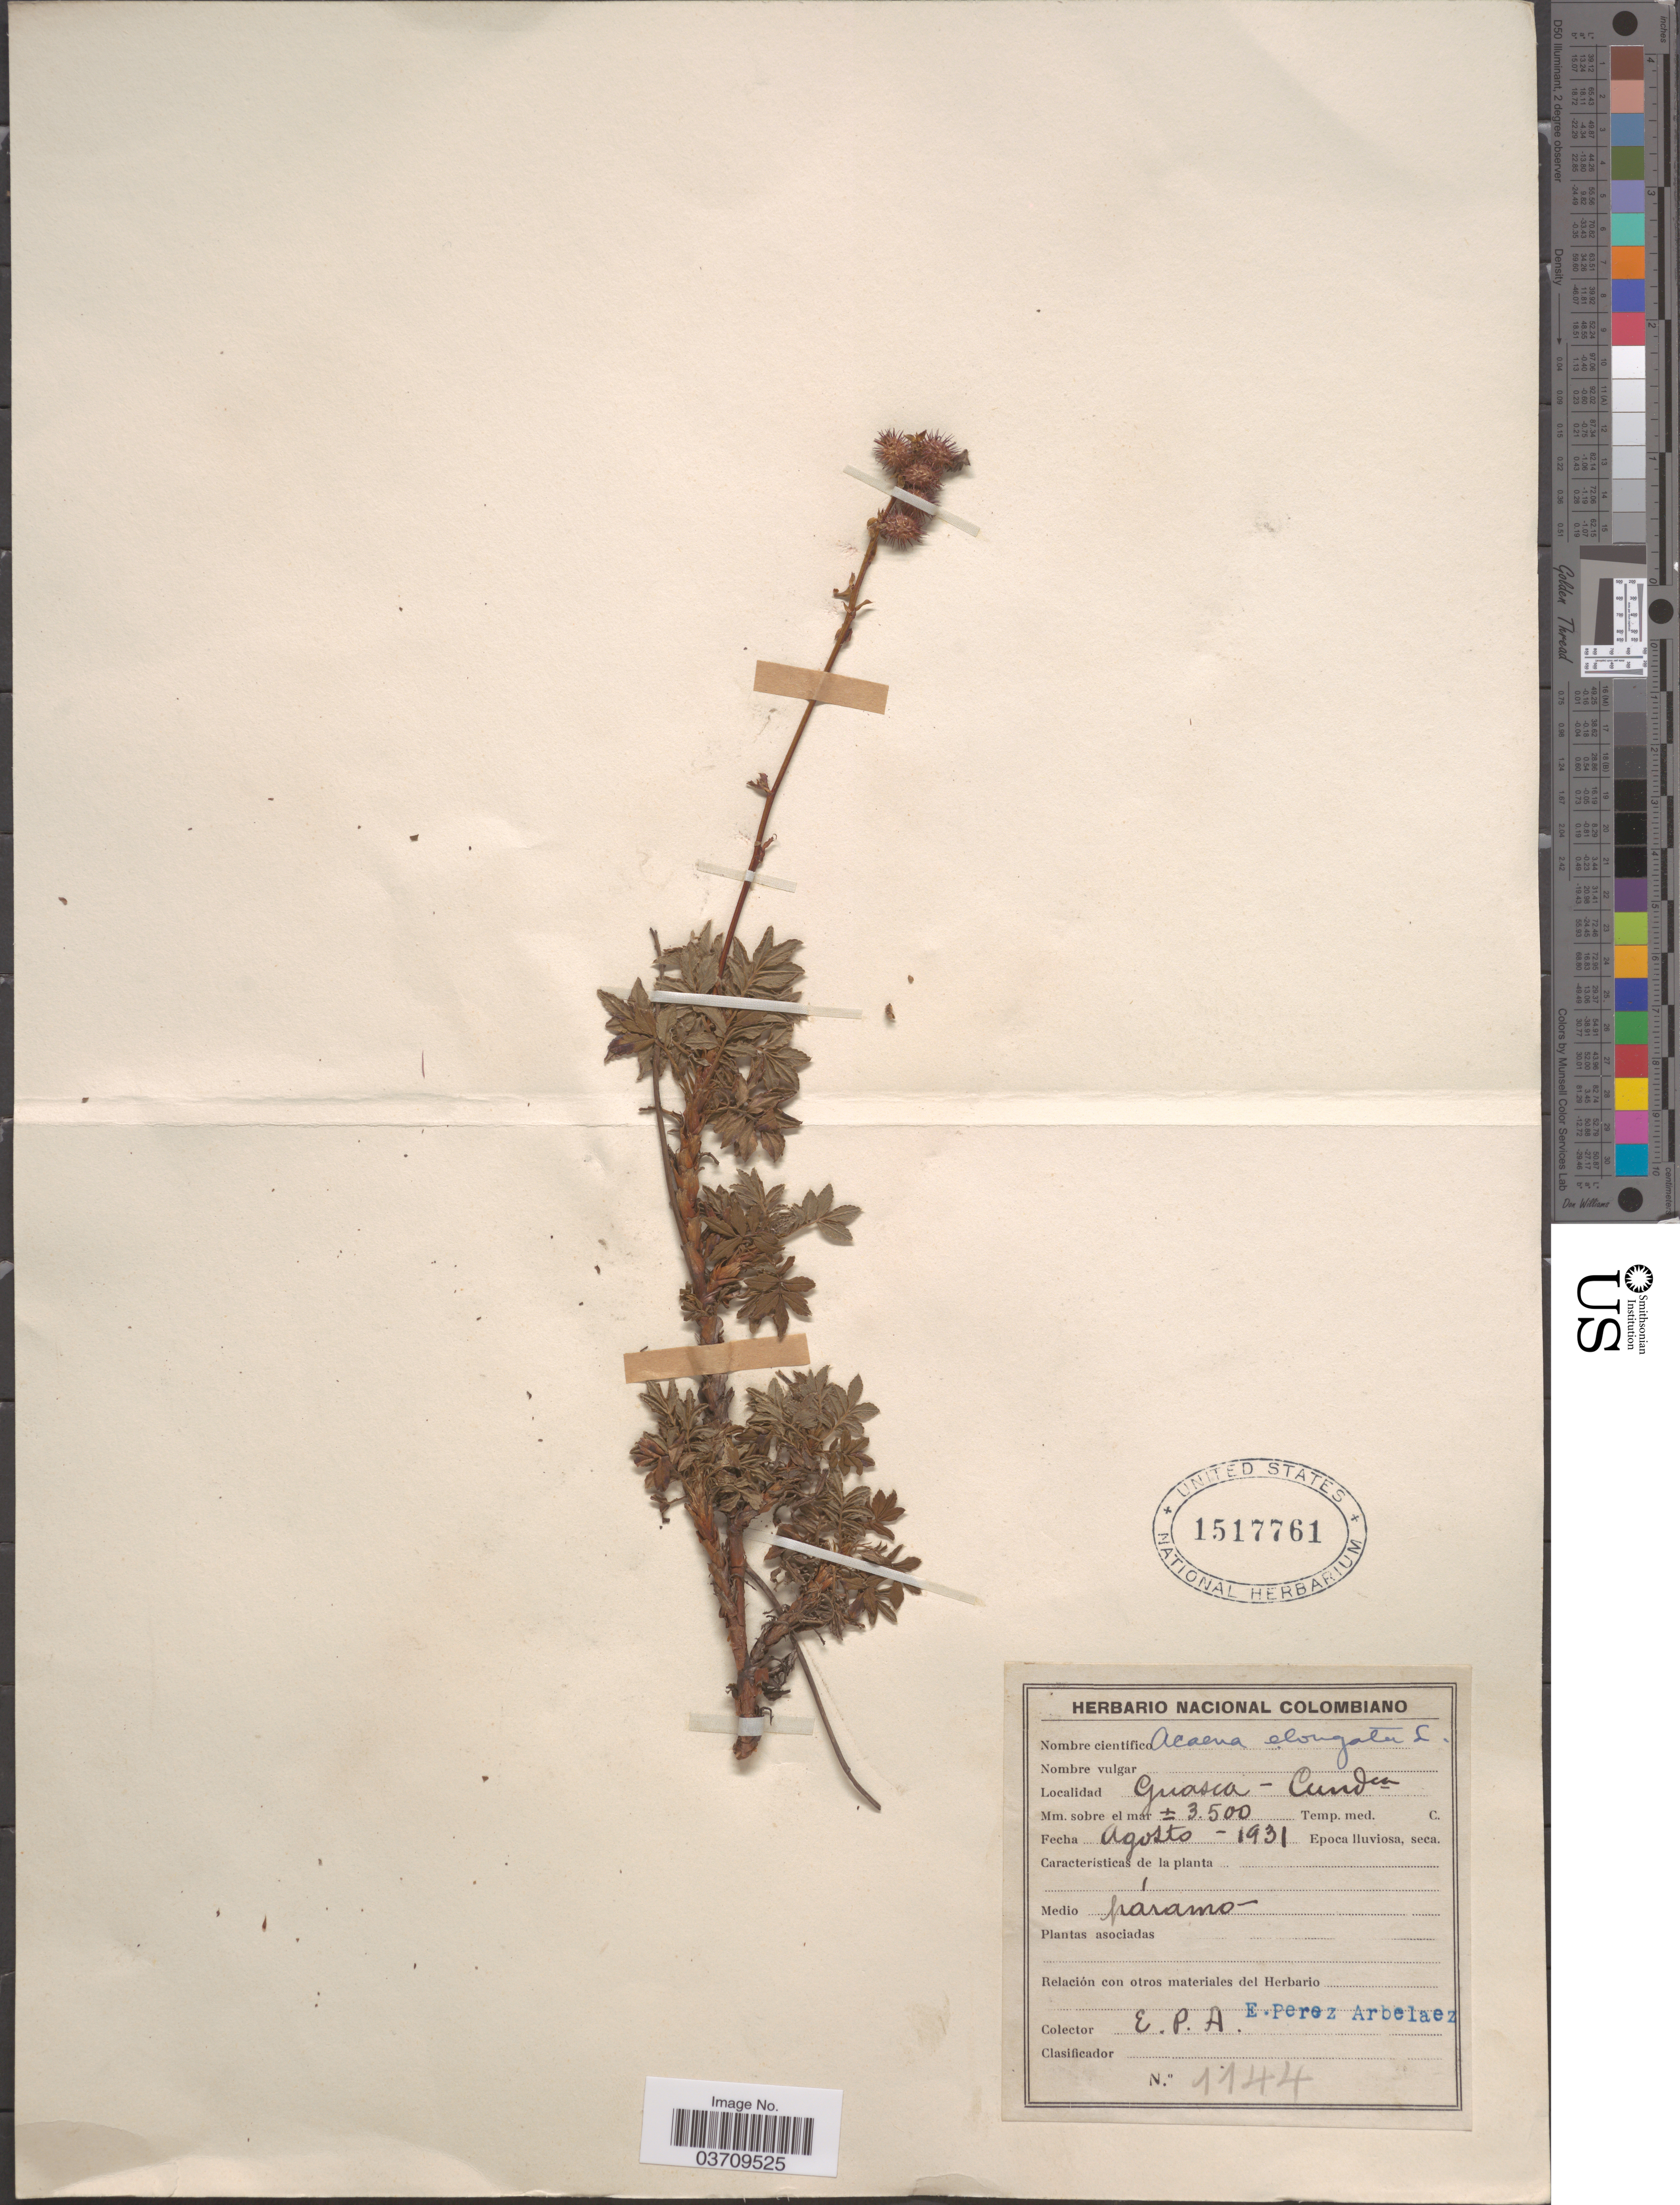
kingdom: Plantae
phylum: Tracheophyta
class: Magnoliopsida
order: Rosales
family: Rosaceae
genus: Acaena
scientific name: Acaena elongata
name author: L.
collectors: E. Pérez Arbeláez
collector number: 1144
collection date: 1931-08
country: Colombia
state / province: Cundinamarca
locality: Guasca.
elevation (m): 3500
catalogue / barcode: US 1517761